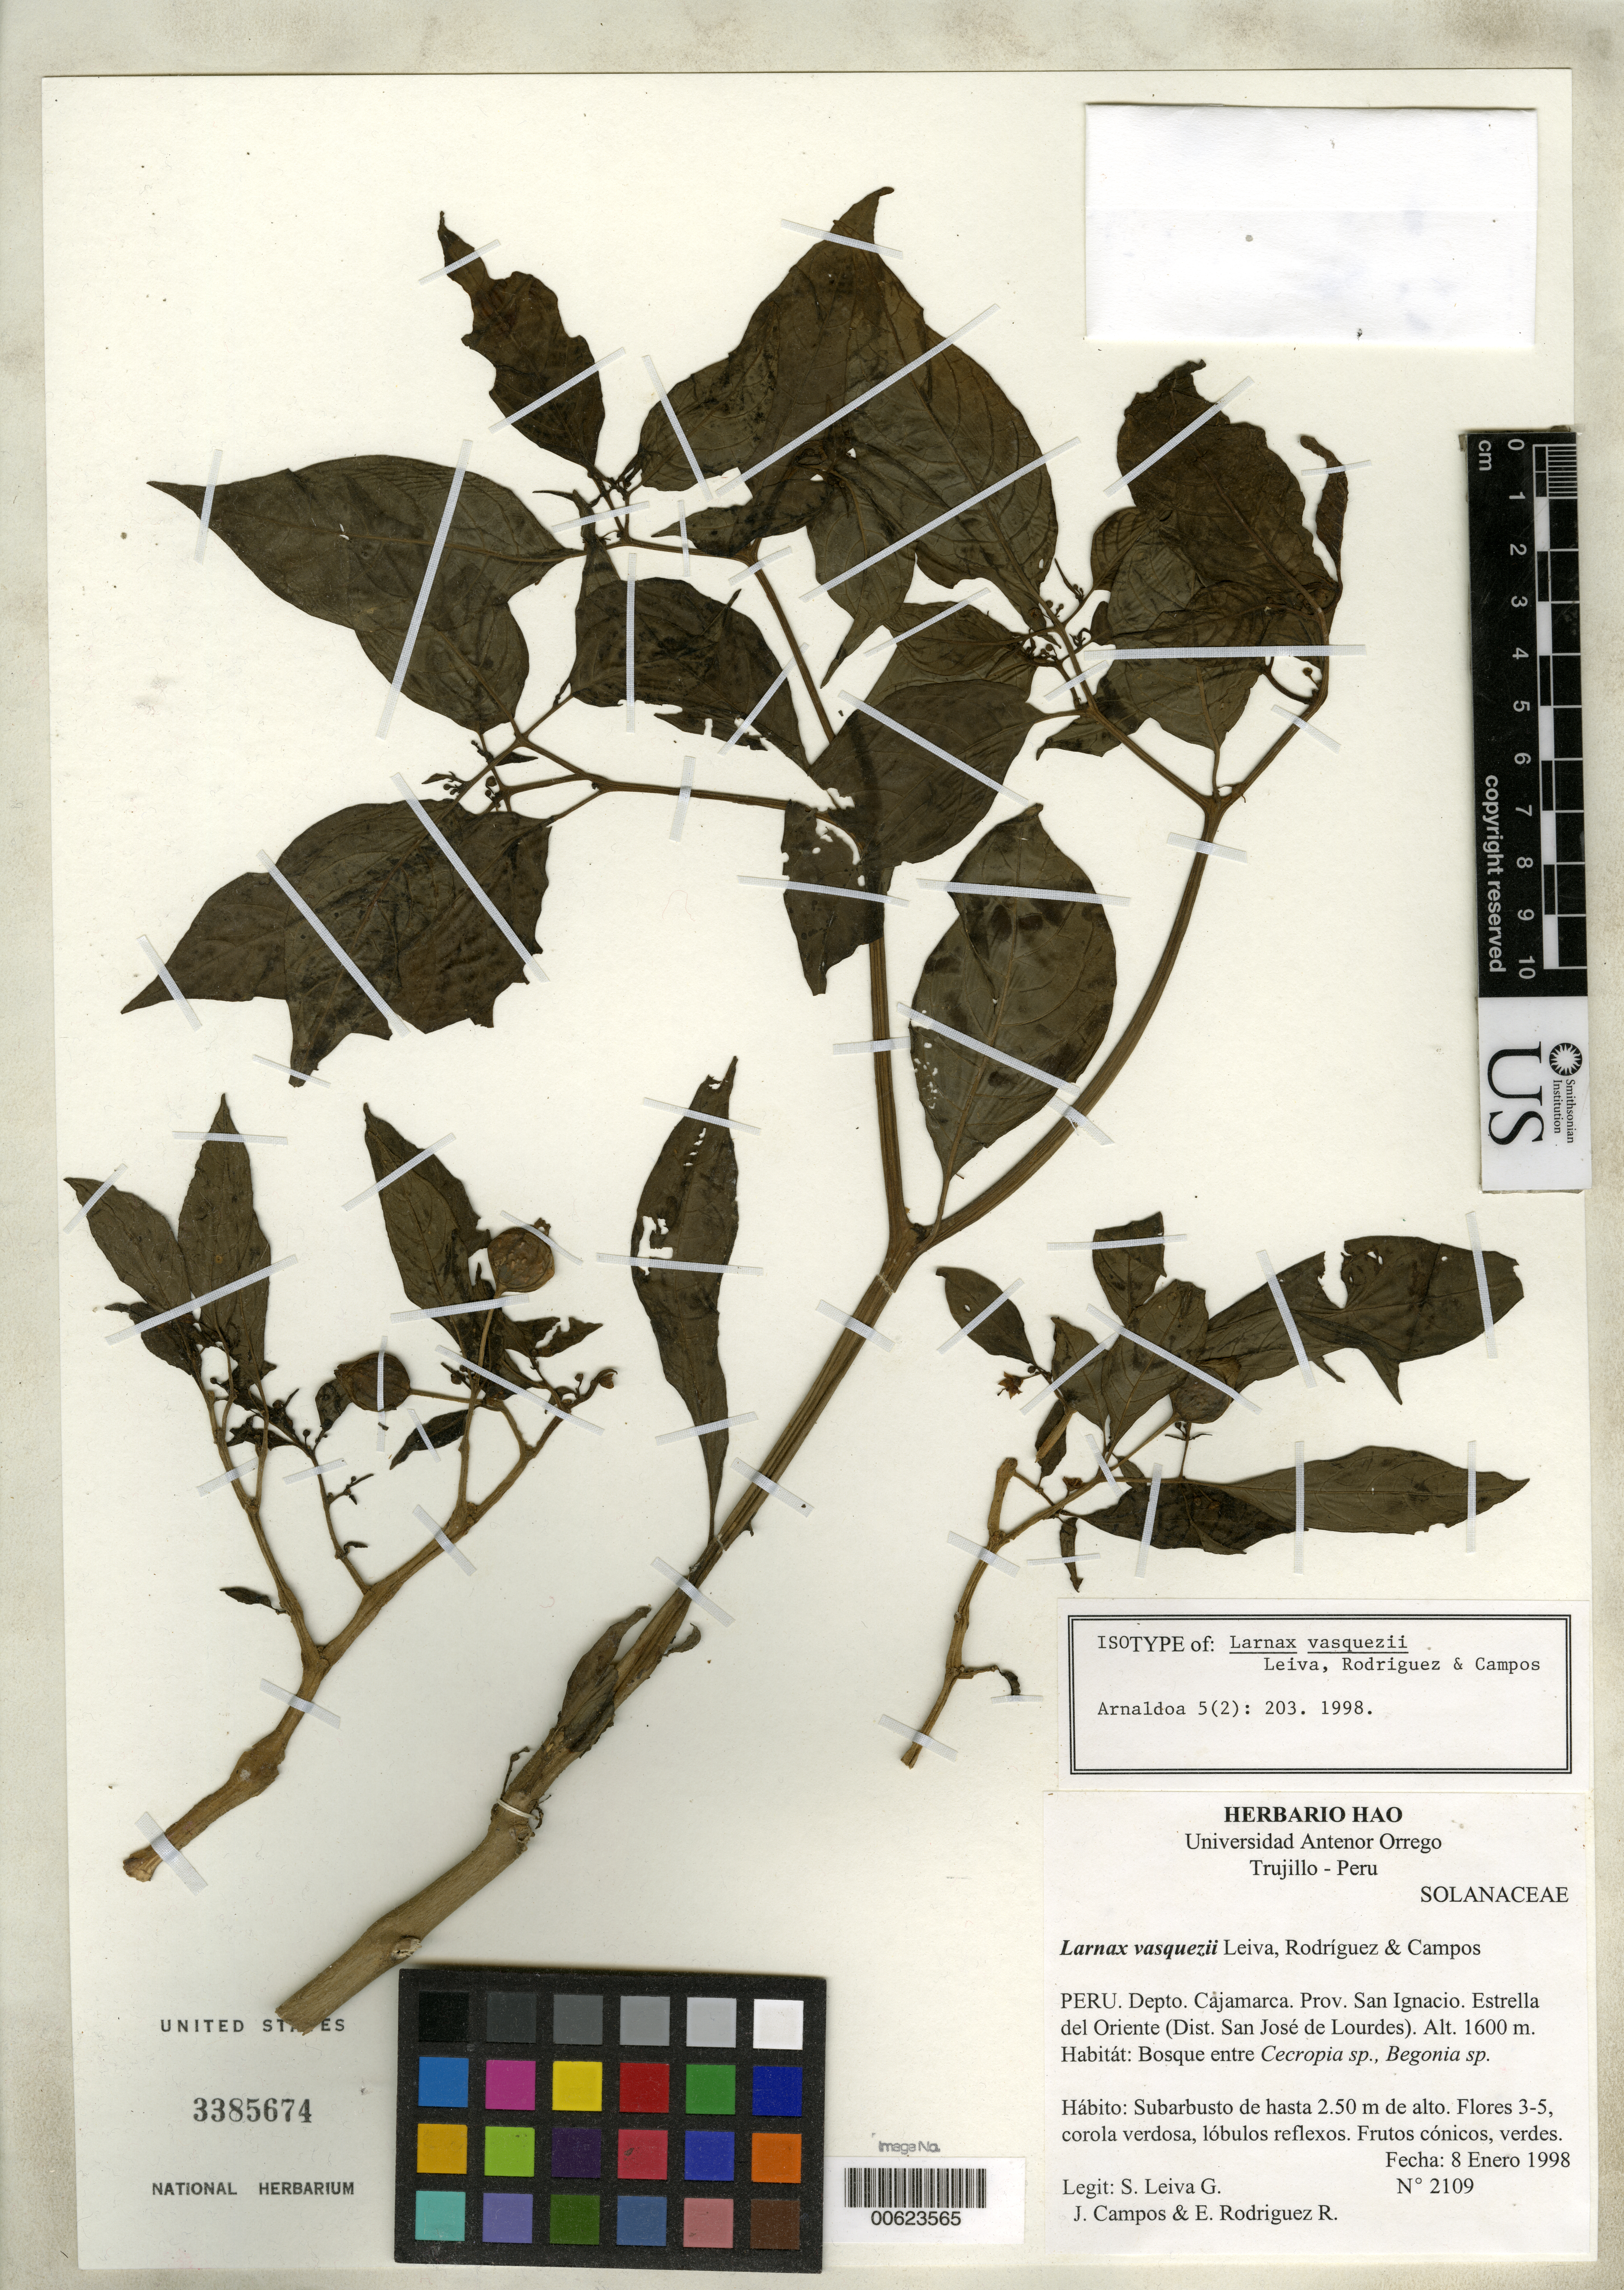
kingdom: Plantae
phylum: Tracheophyta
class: Magnoliopsida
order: Solanales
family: Solanaceae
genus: Larnax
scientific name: Larnax vasquezii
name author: S. Leiva et al.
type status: Isotype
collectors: S. Leiva G., J. Campos & E. Rodriguez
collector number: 2109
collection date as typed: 08 Jan 1998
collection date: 1998-01-08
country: Peru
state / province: Cajamarca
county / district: San Ignacio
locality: San José de Lourdes, Estrella del Oriente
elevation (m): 1600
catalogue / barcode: US 3385674